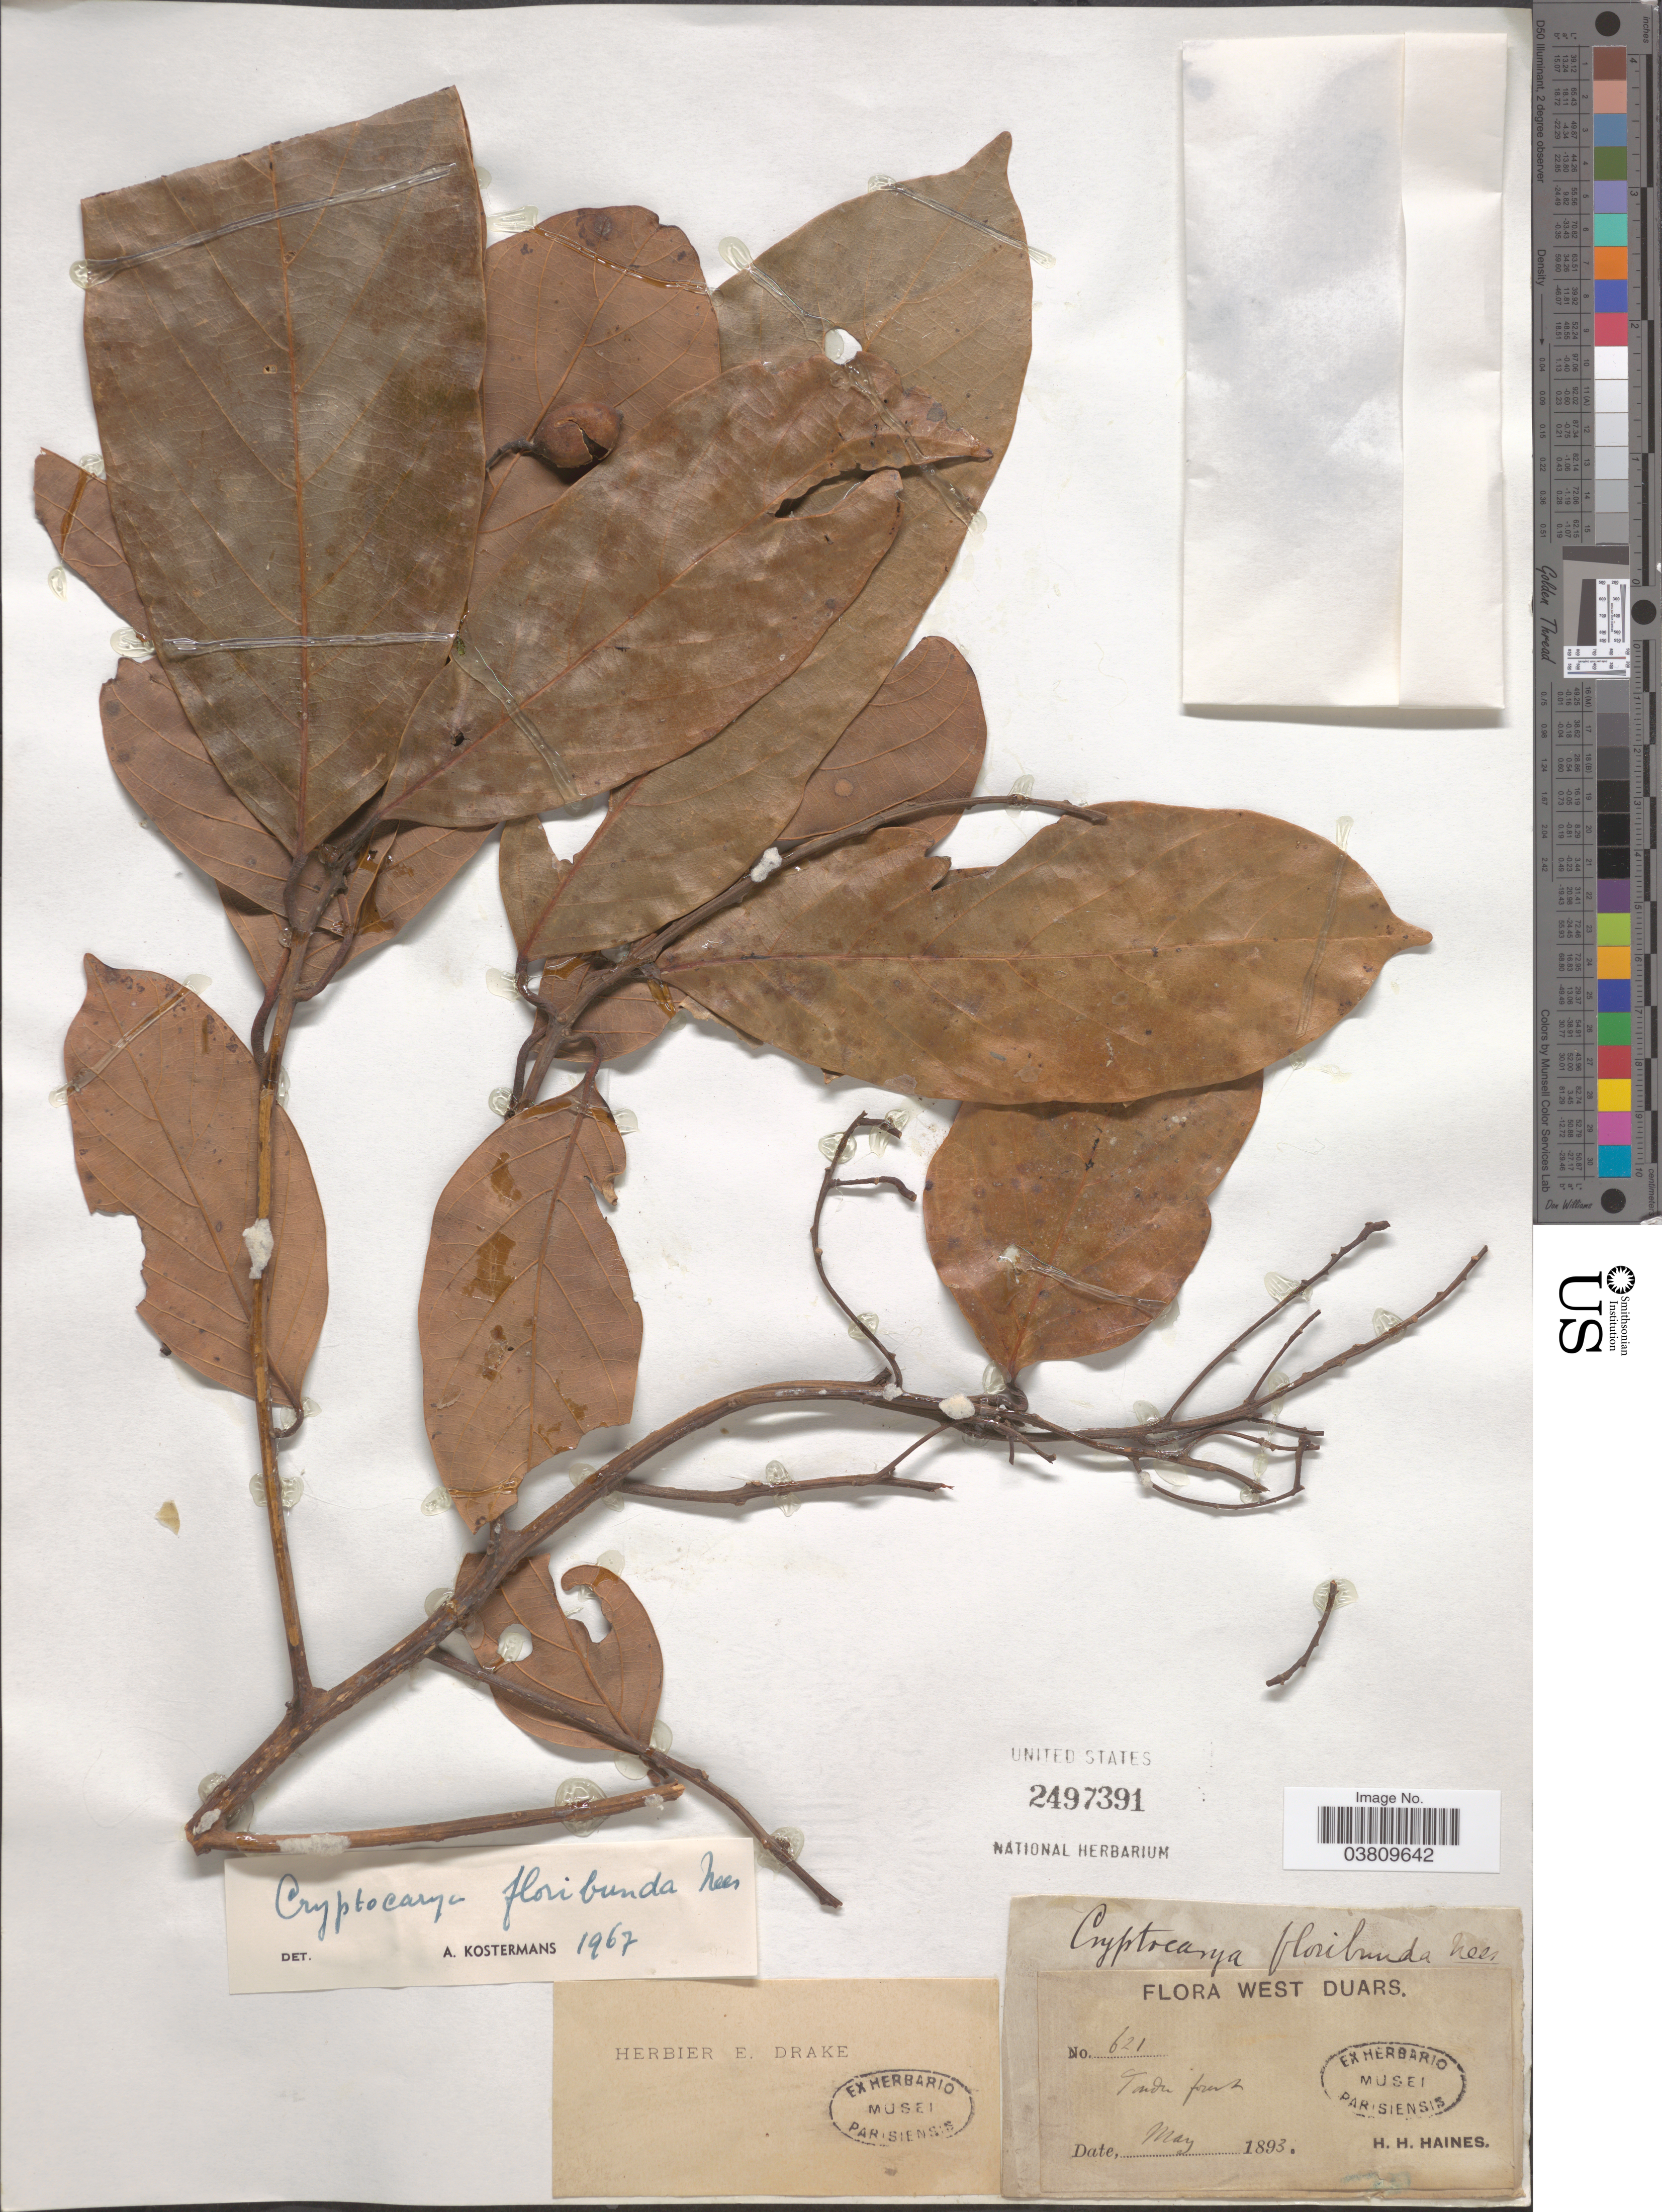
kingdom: Plantae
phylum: Tracheophyta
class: Magnoliopsida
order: Laurales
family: Lauraceae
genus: Cryptocarya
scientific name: Cryptocarya floribunda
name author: Nees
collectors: H. H. Haines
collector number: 621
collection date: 1893-05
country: India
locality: West Duars. Tandirforest.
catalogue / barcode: US 2497391